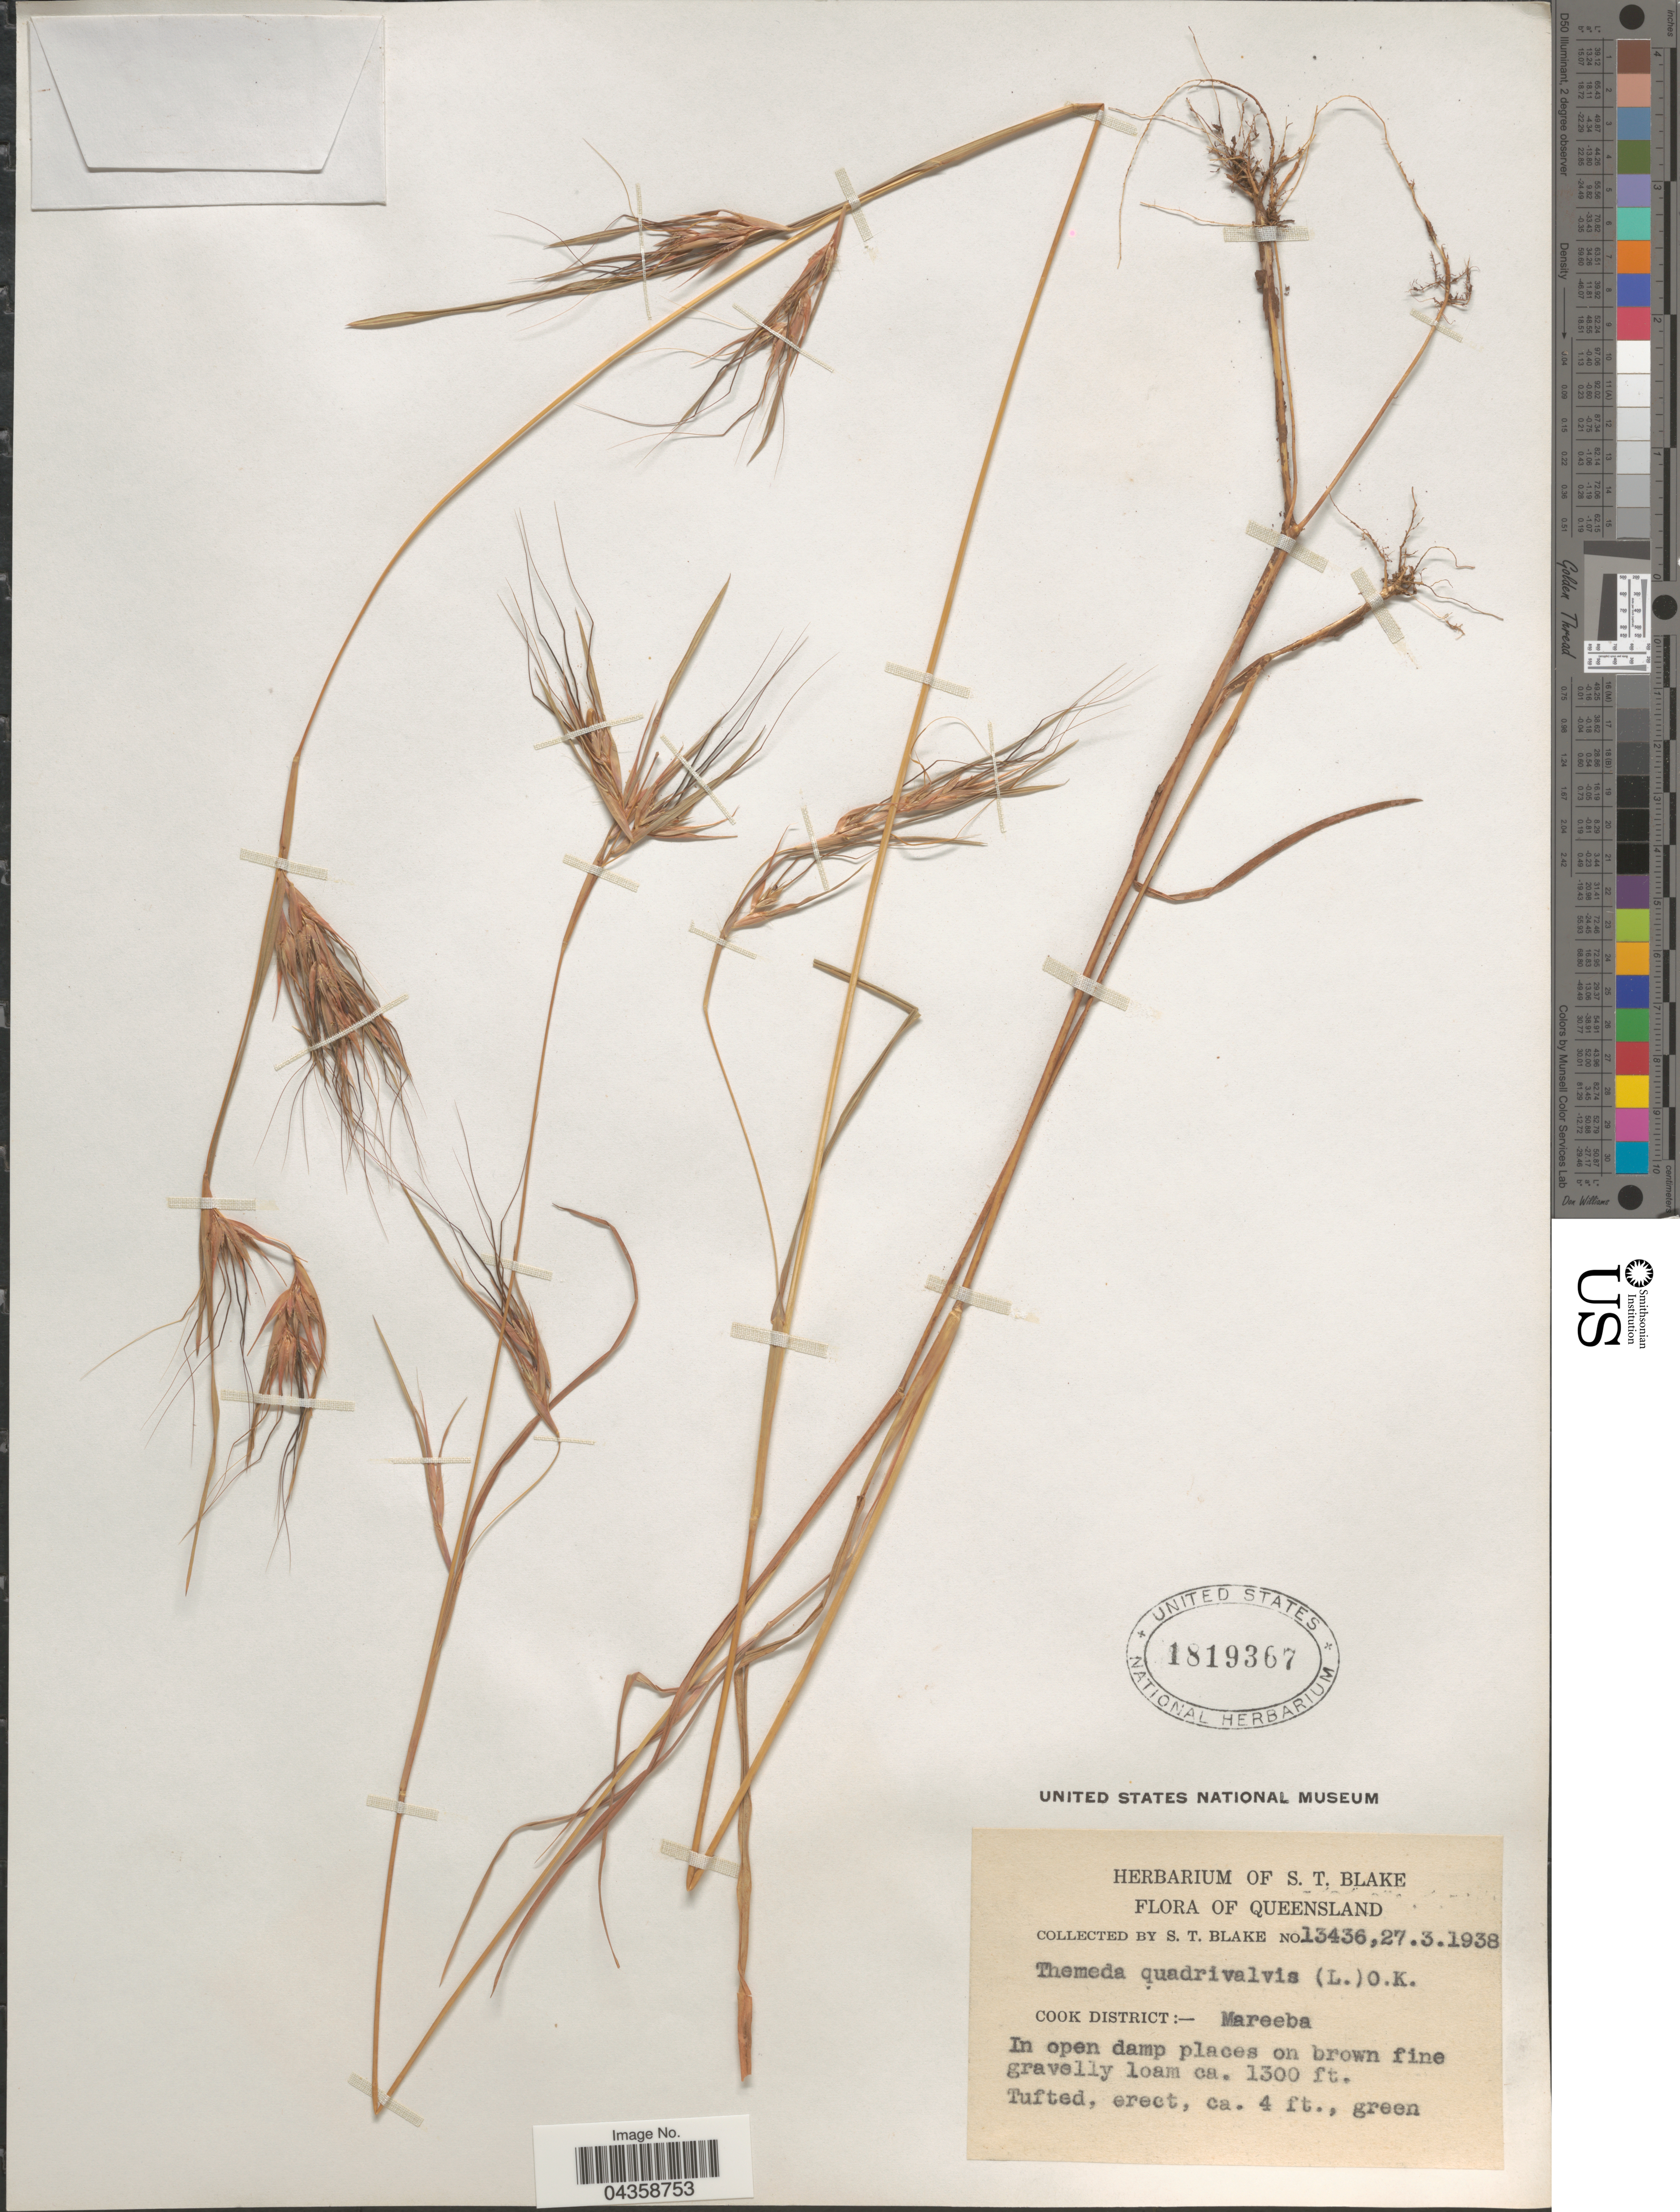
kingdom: Plantae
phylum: Tracheophyta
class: Liliopsida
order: Poales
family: Poaceae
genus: Themeda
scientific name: Themeda triandra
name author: Forssk.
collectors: S. T. Blake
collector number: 13436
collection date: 1938-03-27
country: Australia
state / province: Queensland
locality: Cook District: Mareeba.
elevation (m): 396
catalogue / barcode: US 1819367